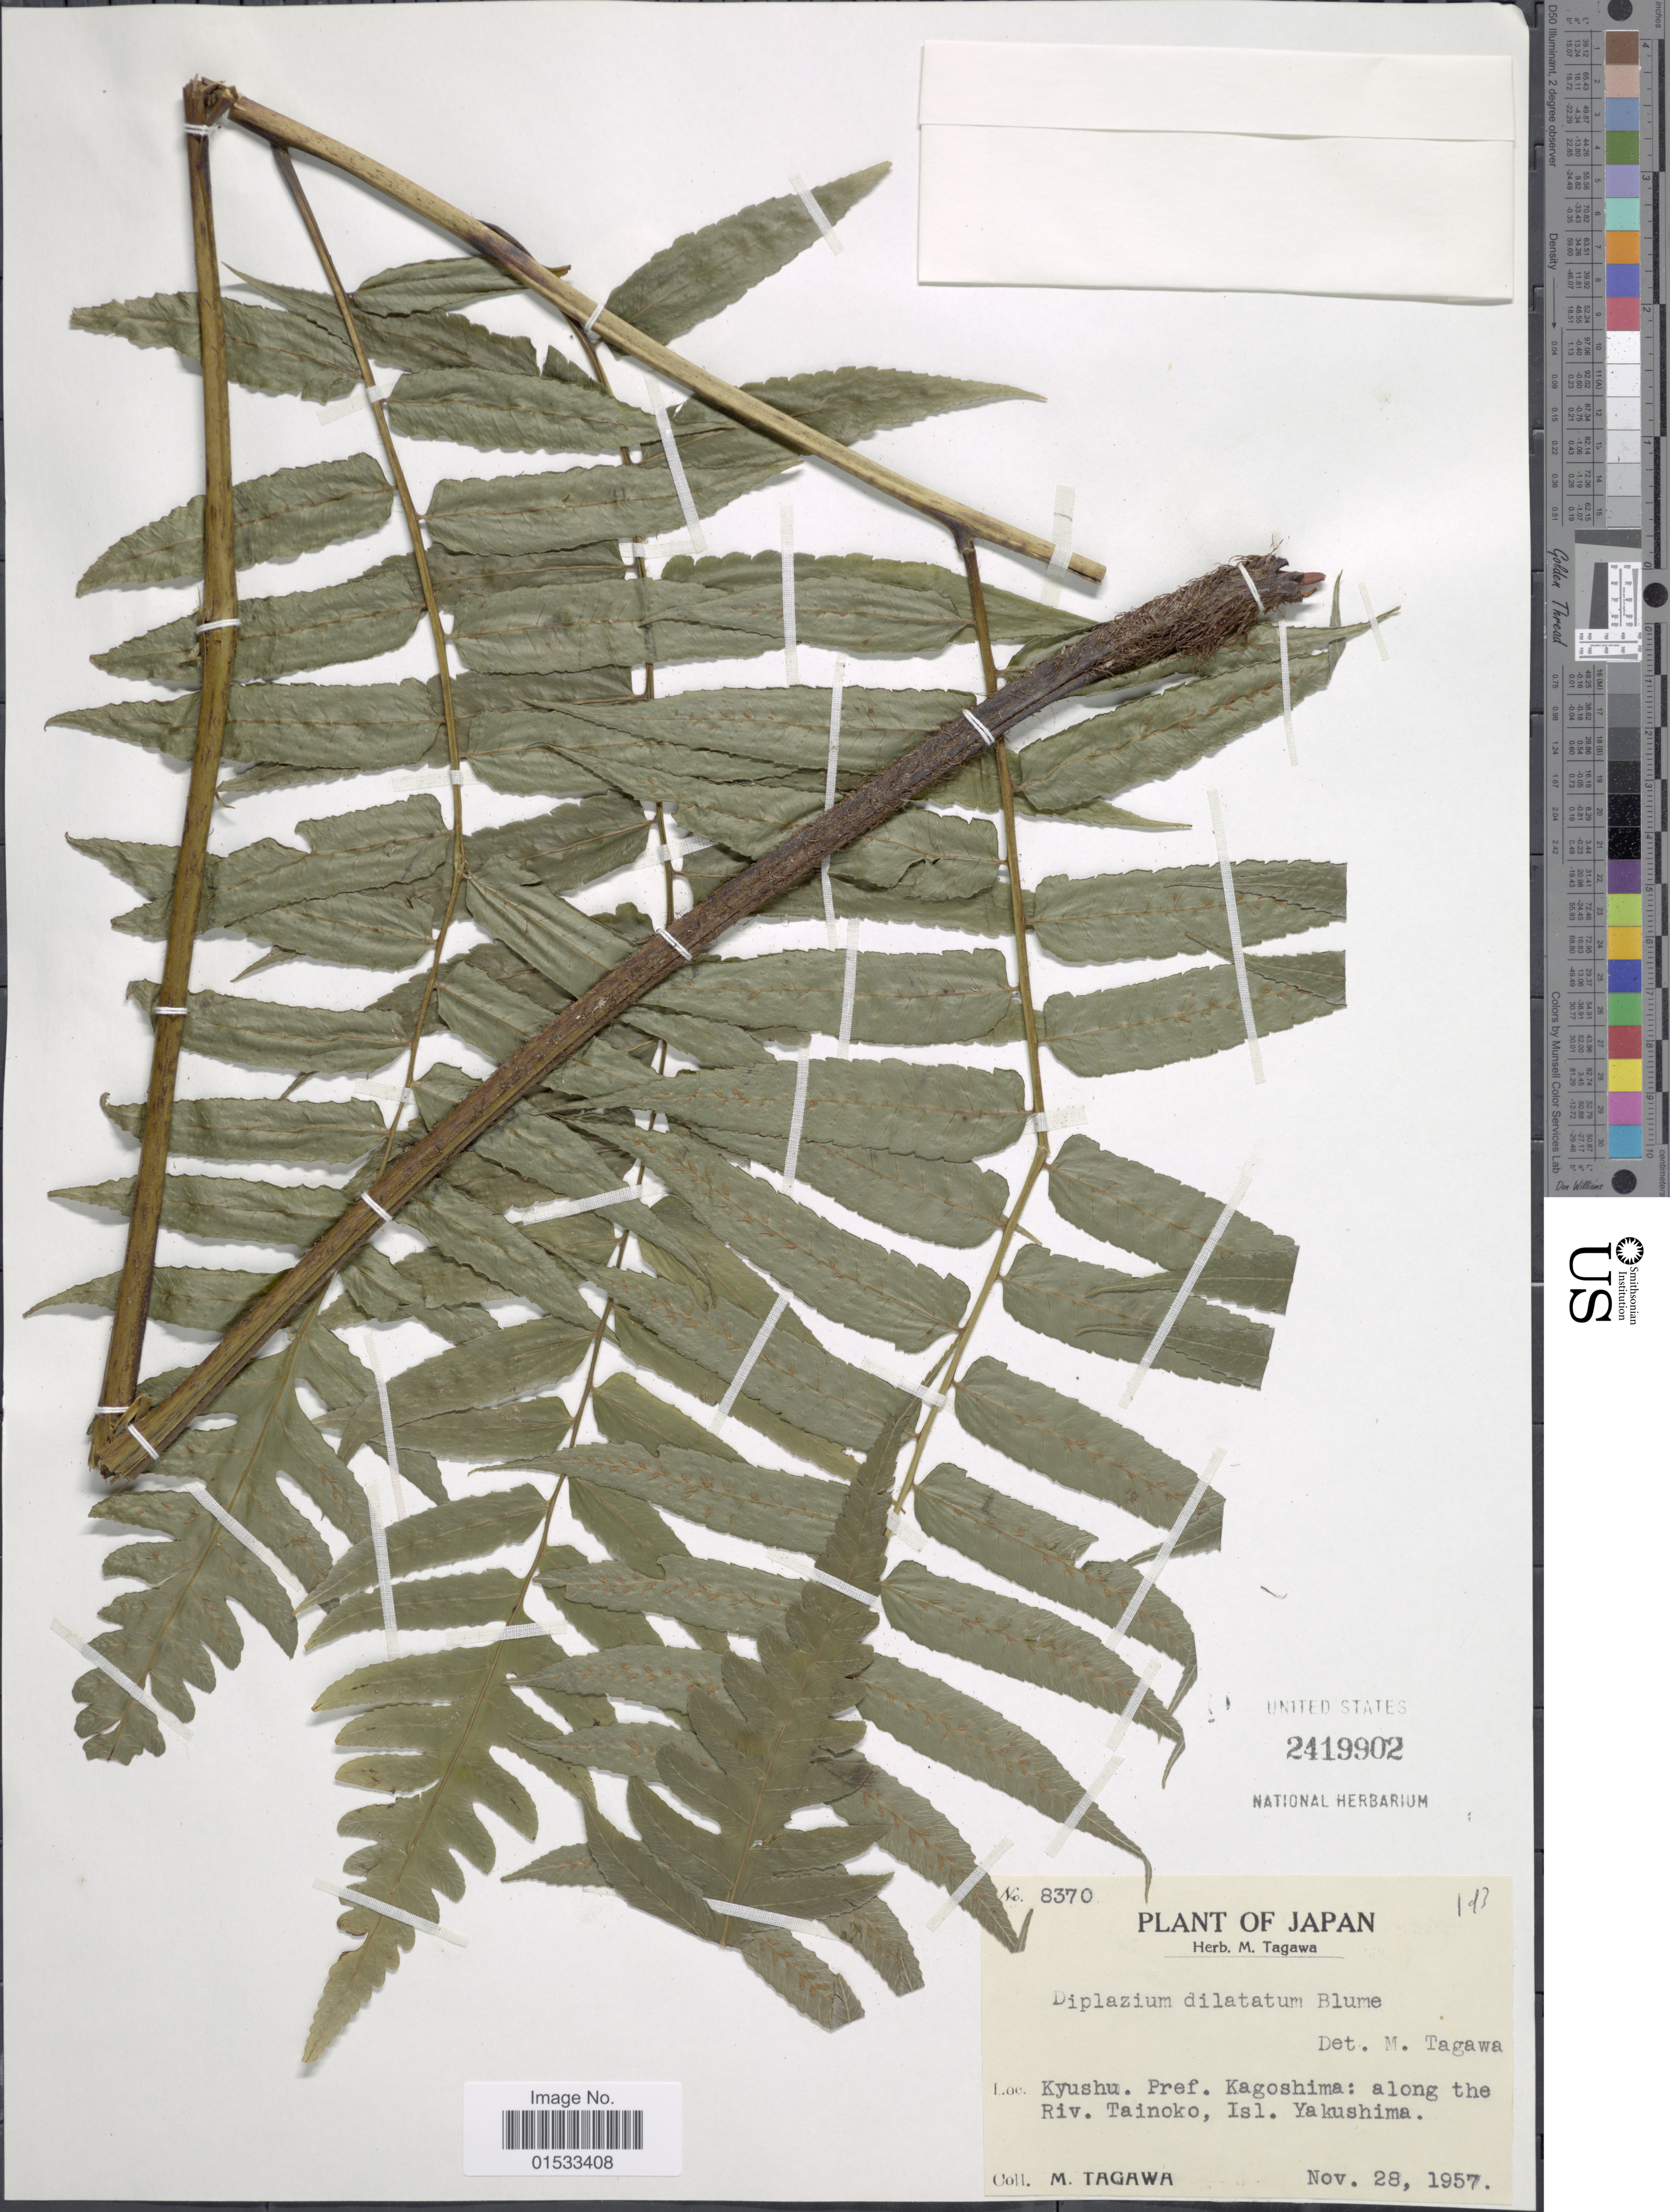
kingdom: Plantae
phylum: Tracheophyta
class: Polypodiopsida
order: Polypodiales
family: Athyriaceae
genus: Diplazium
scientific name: Diplazium dilatatum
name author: Blume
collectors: M. Tagawa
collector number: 8370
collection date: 1957-11-28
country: Japan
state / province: Kagosima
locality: Kyushu: along the Riv. Tainoko, Isl, Yakushima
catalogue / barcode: US 2419902